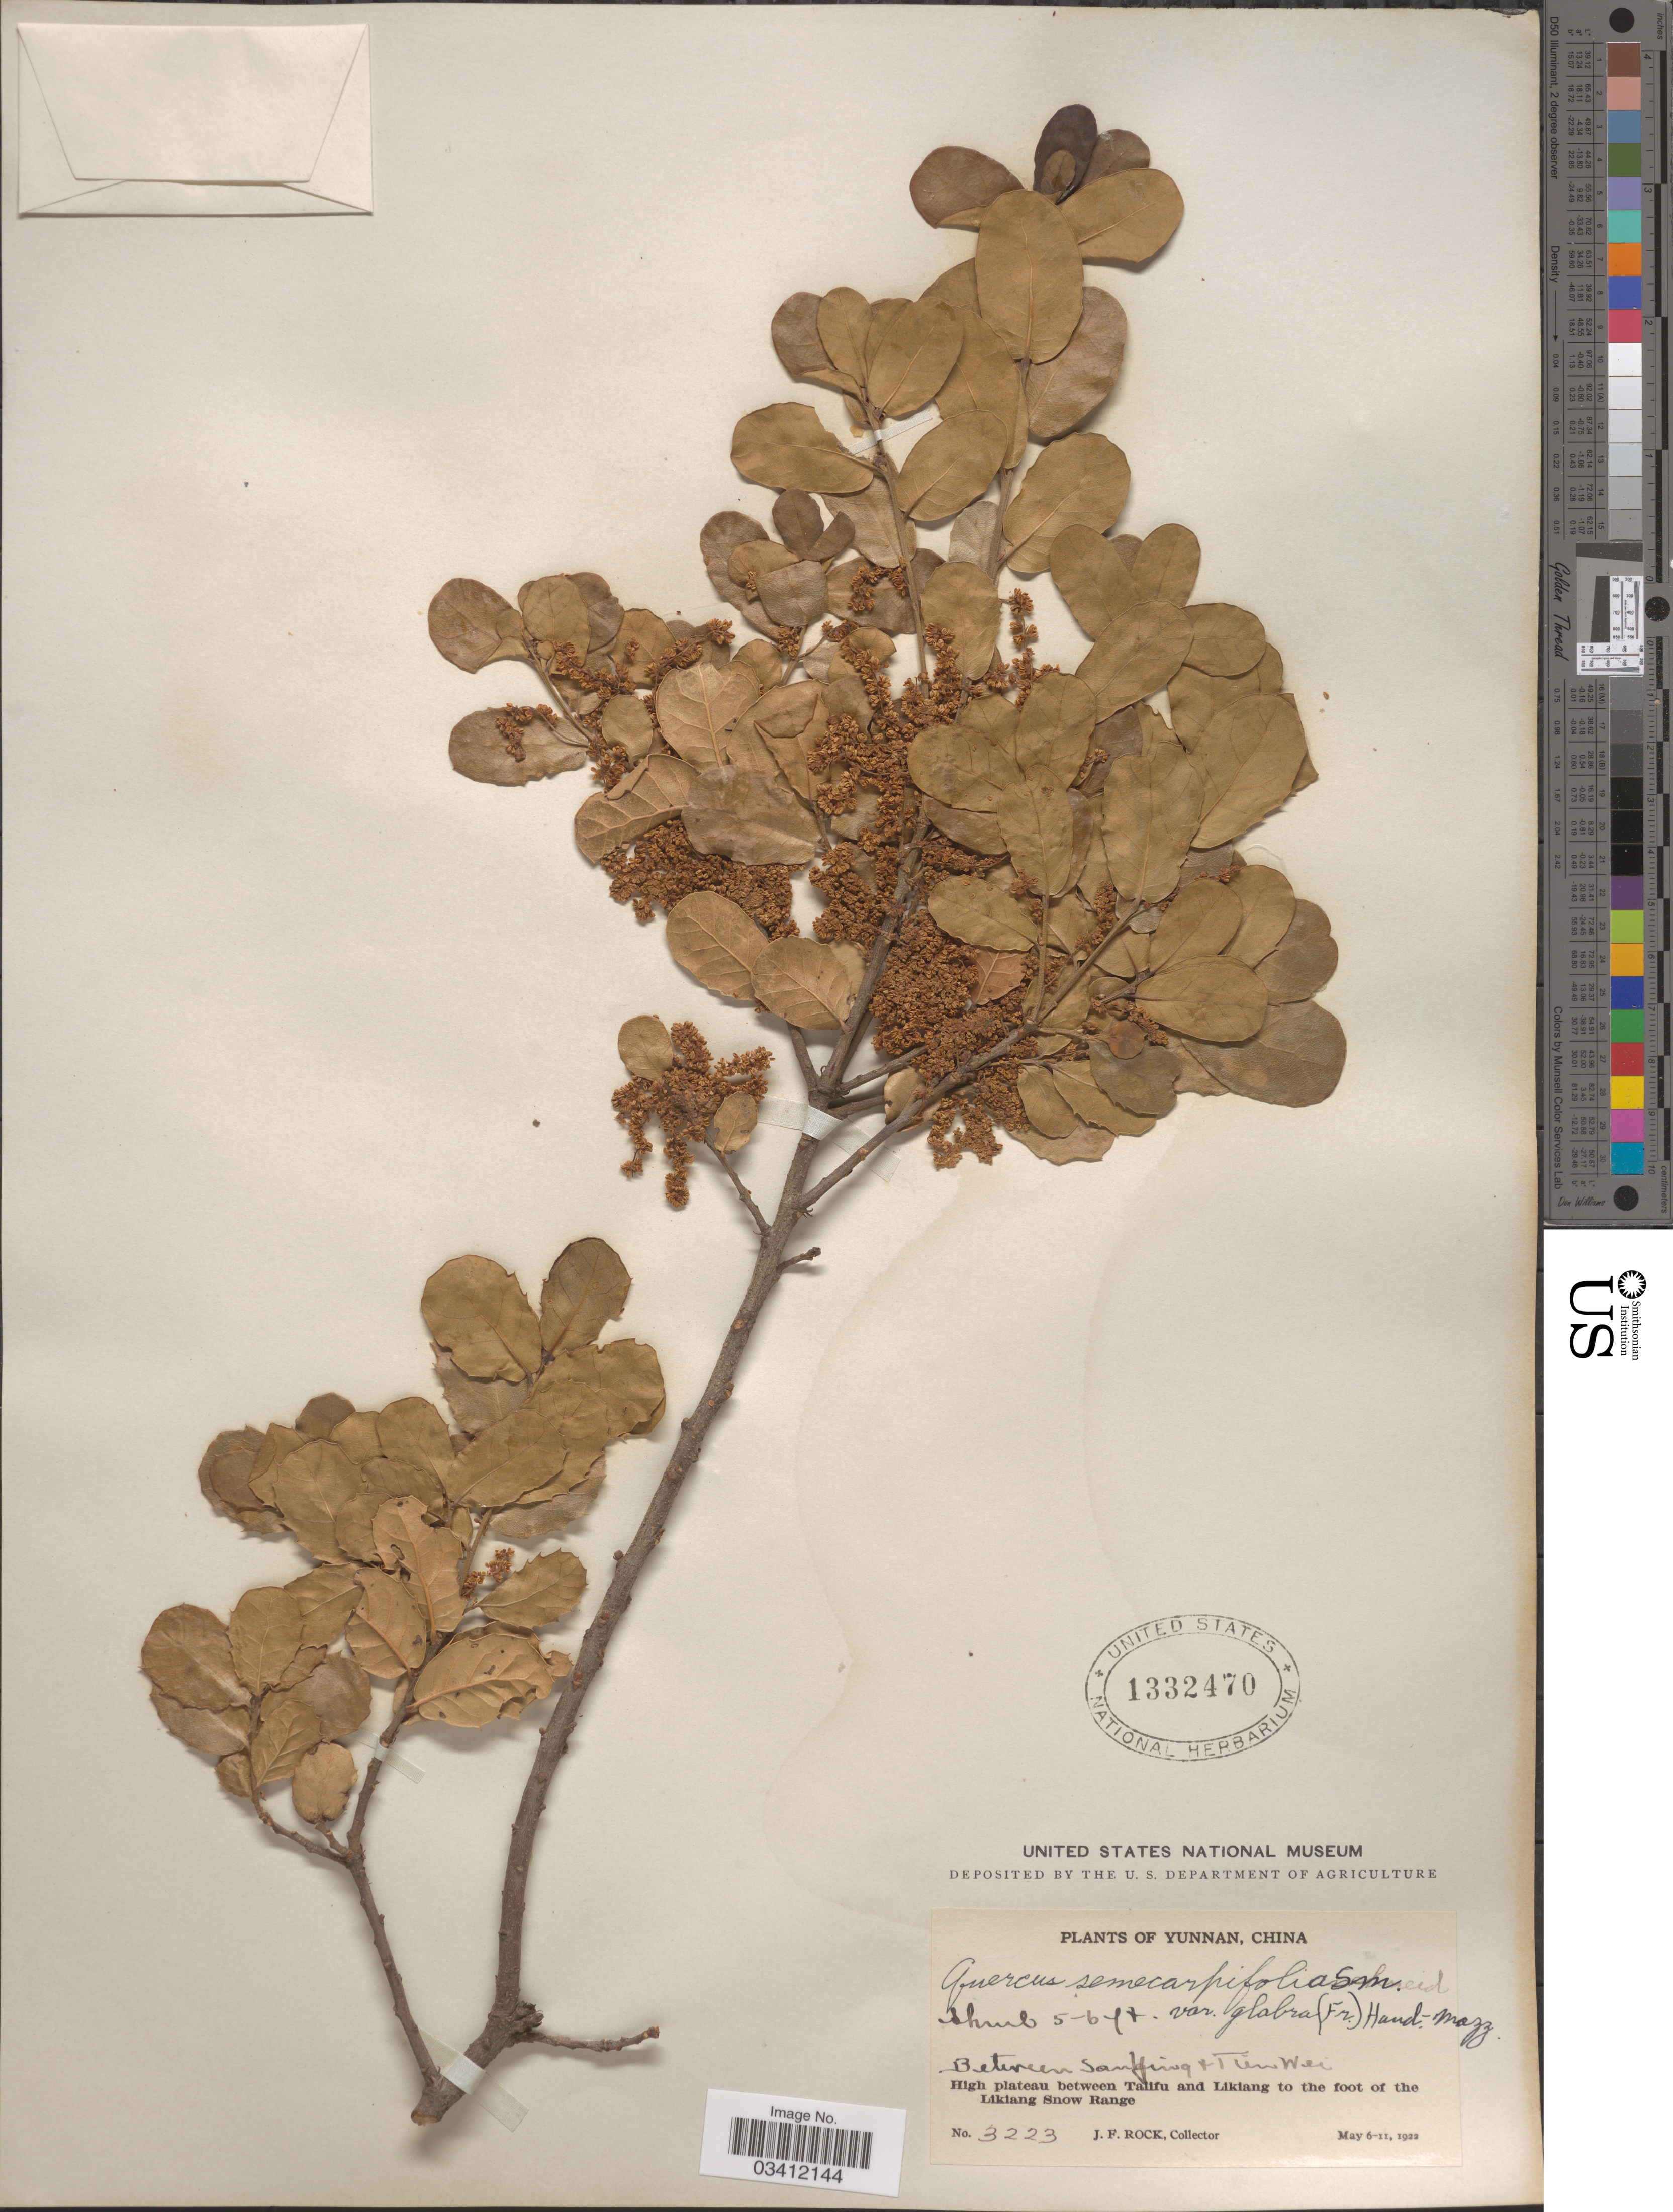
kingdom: Plantae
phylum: Tracheophyta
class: Magnoliopsida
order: Fagales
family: Fagaceae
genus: Quercus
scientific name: Quercus pseudosemecarpifolia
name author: A. Camus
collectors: J. Rock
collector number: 3223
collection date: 1922-05-06/1922-05-11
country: China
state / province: Yunnan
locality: Between SanYing & Tien Wei. High plateau between Talifu and Likiang to the foot of the Likiang Snow Range.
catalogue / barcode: US 1332470